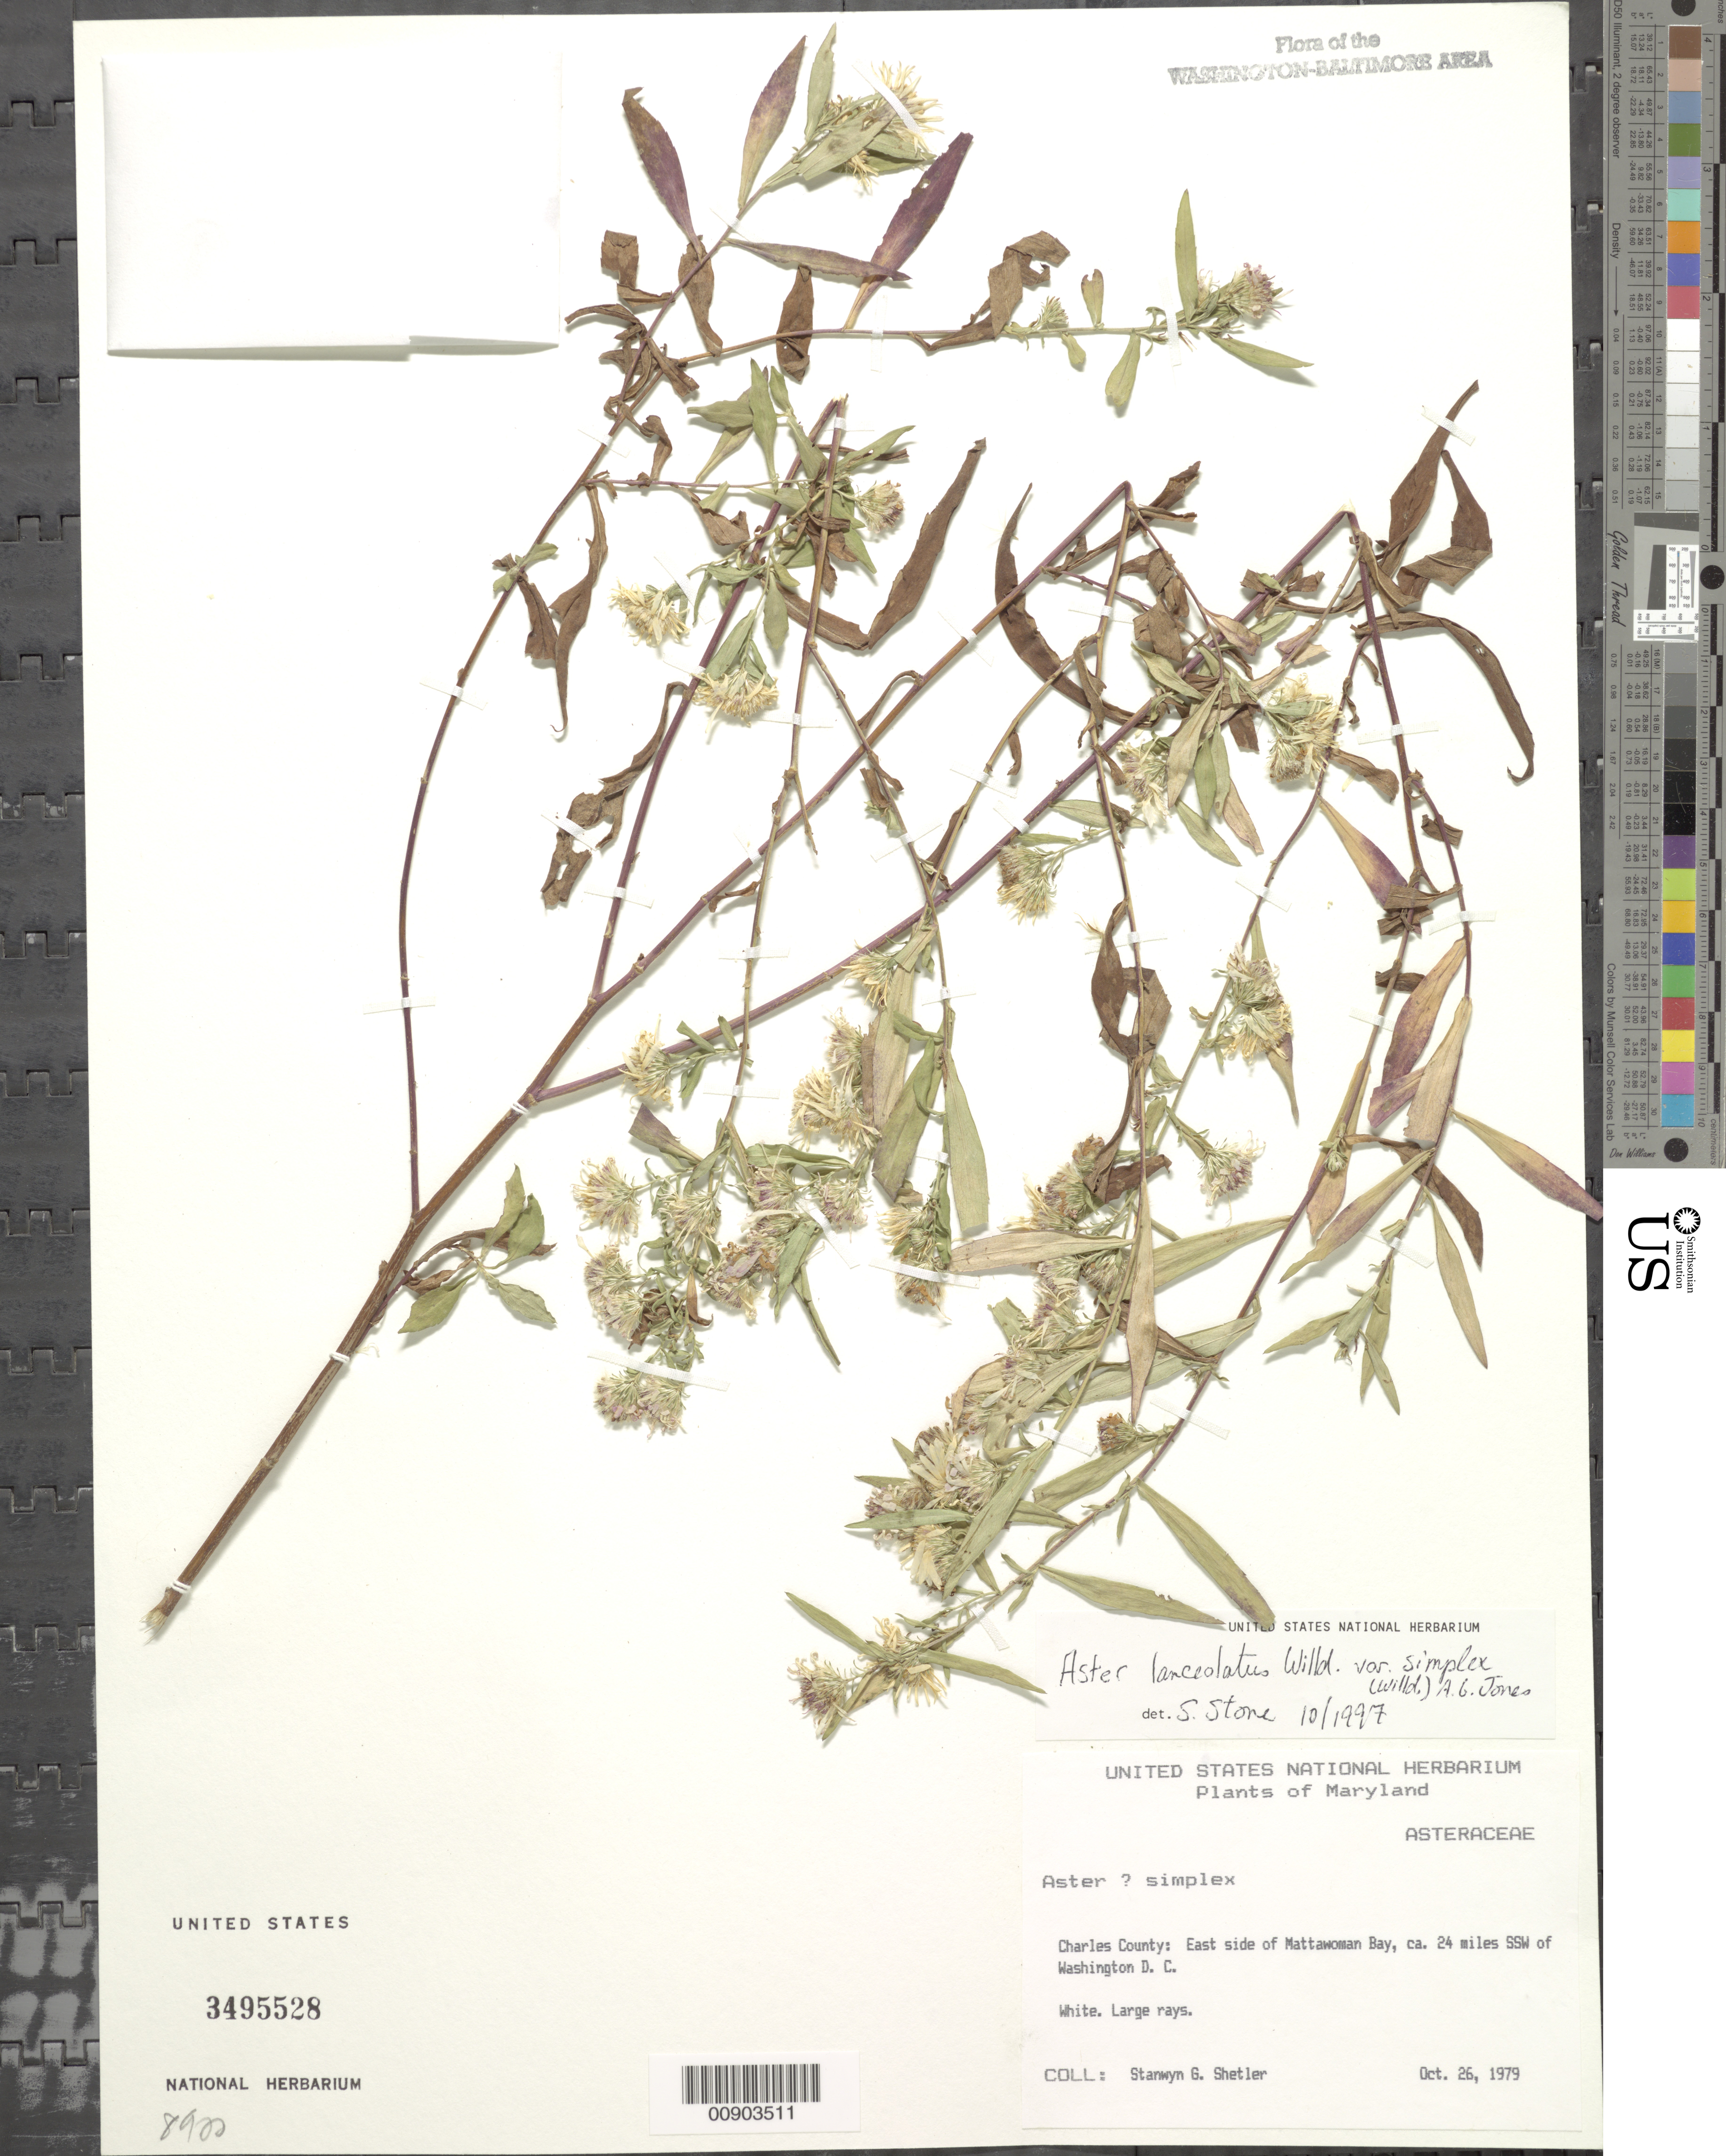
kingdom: Plantae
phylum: Tracheophyta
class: Magnoliopsida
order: Asterales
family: Asteraceae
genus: Symphyotrichum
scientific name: Symphyotrichum lanceolatum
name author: (Willd.) G.L. Nesom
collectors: S. Shetler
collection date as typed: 26 Oct 1979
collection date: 1979-10-26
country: United States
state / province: Maryland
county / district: Charles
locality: East side of Mattawoman Bay, ca. 24 miles SSW of Washington, D.C.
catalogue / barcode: US 3495528